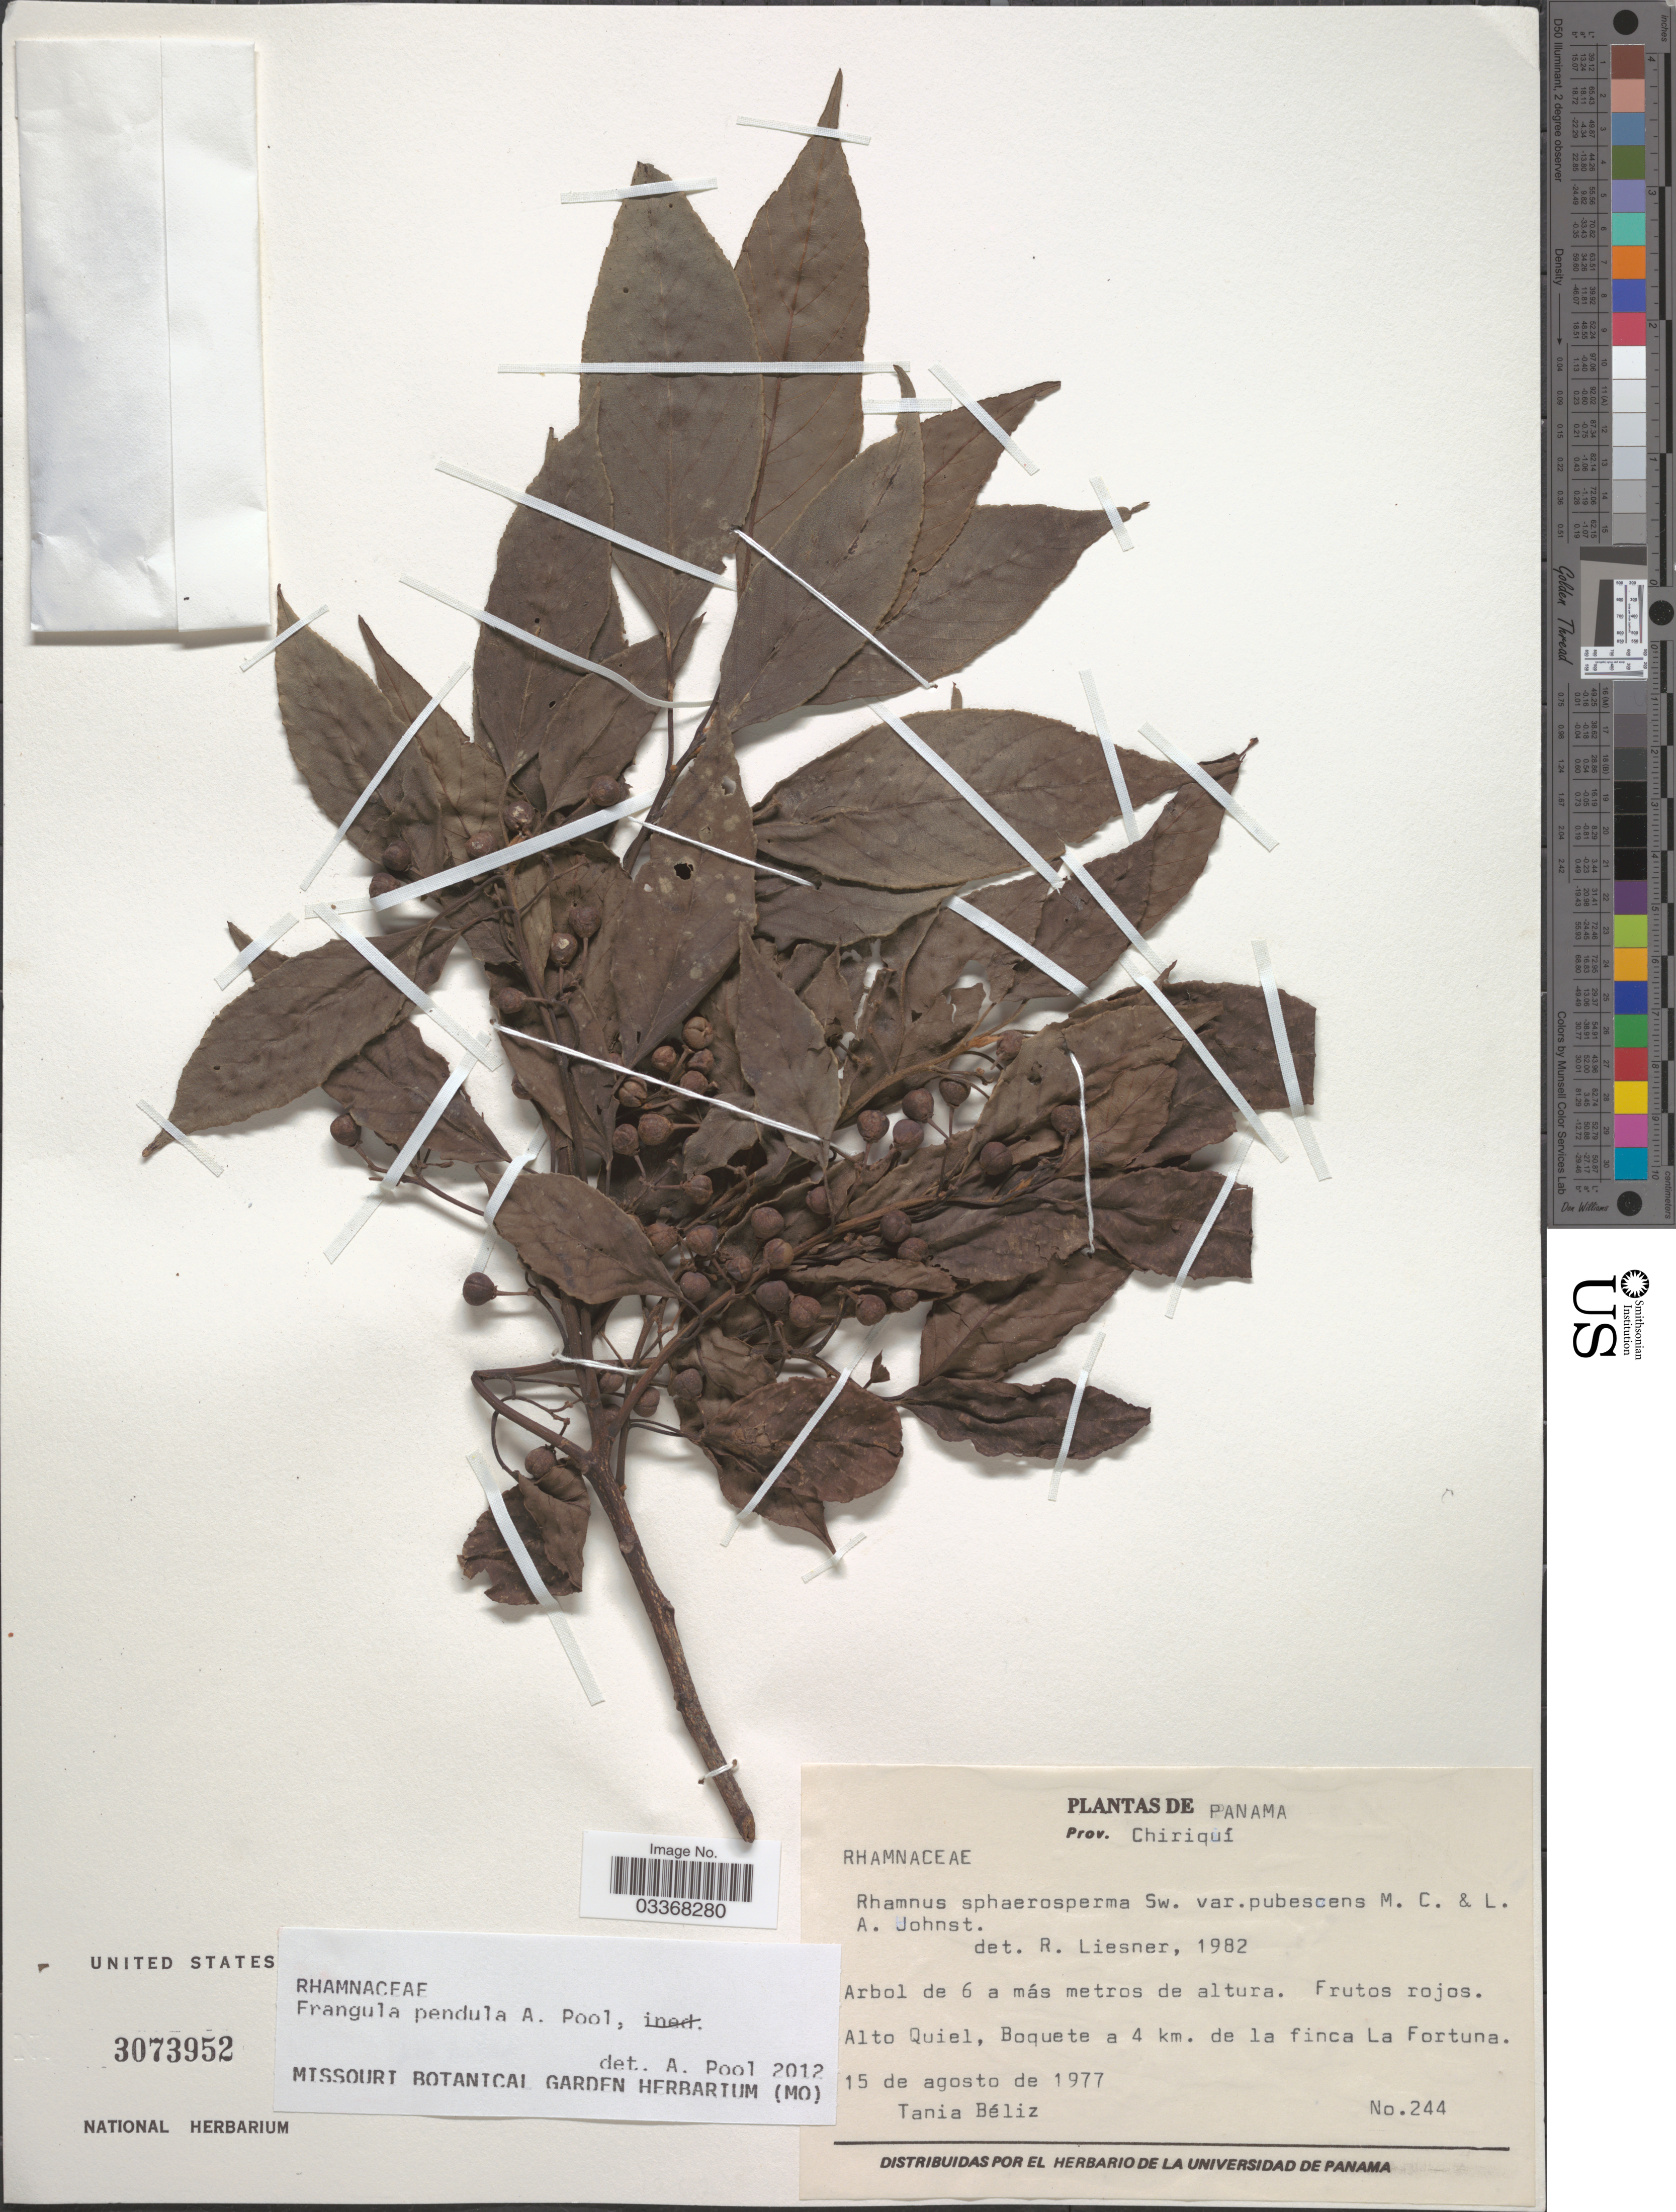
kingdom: Plantae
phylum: Tracheophyta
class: Magnoliopsida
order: Rosales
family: Rhamnaceae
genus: Frangula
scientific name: Frangula pendula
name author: A. Pool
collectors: T. Béliz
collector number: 244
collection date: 1977-08-15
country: Panama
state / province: Chiriqui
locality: Alto Quiel, Boquete a 4 km. de la finca La Fortuna.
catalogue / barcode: US 3073952